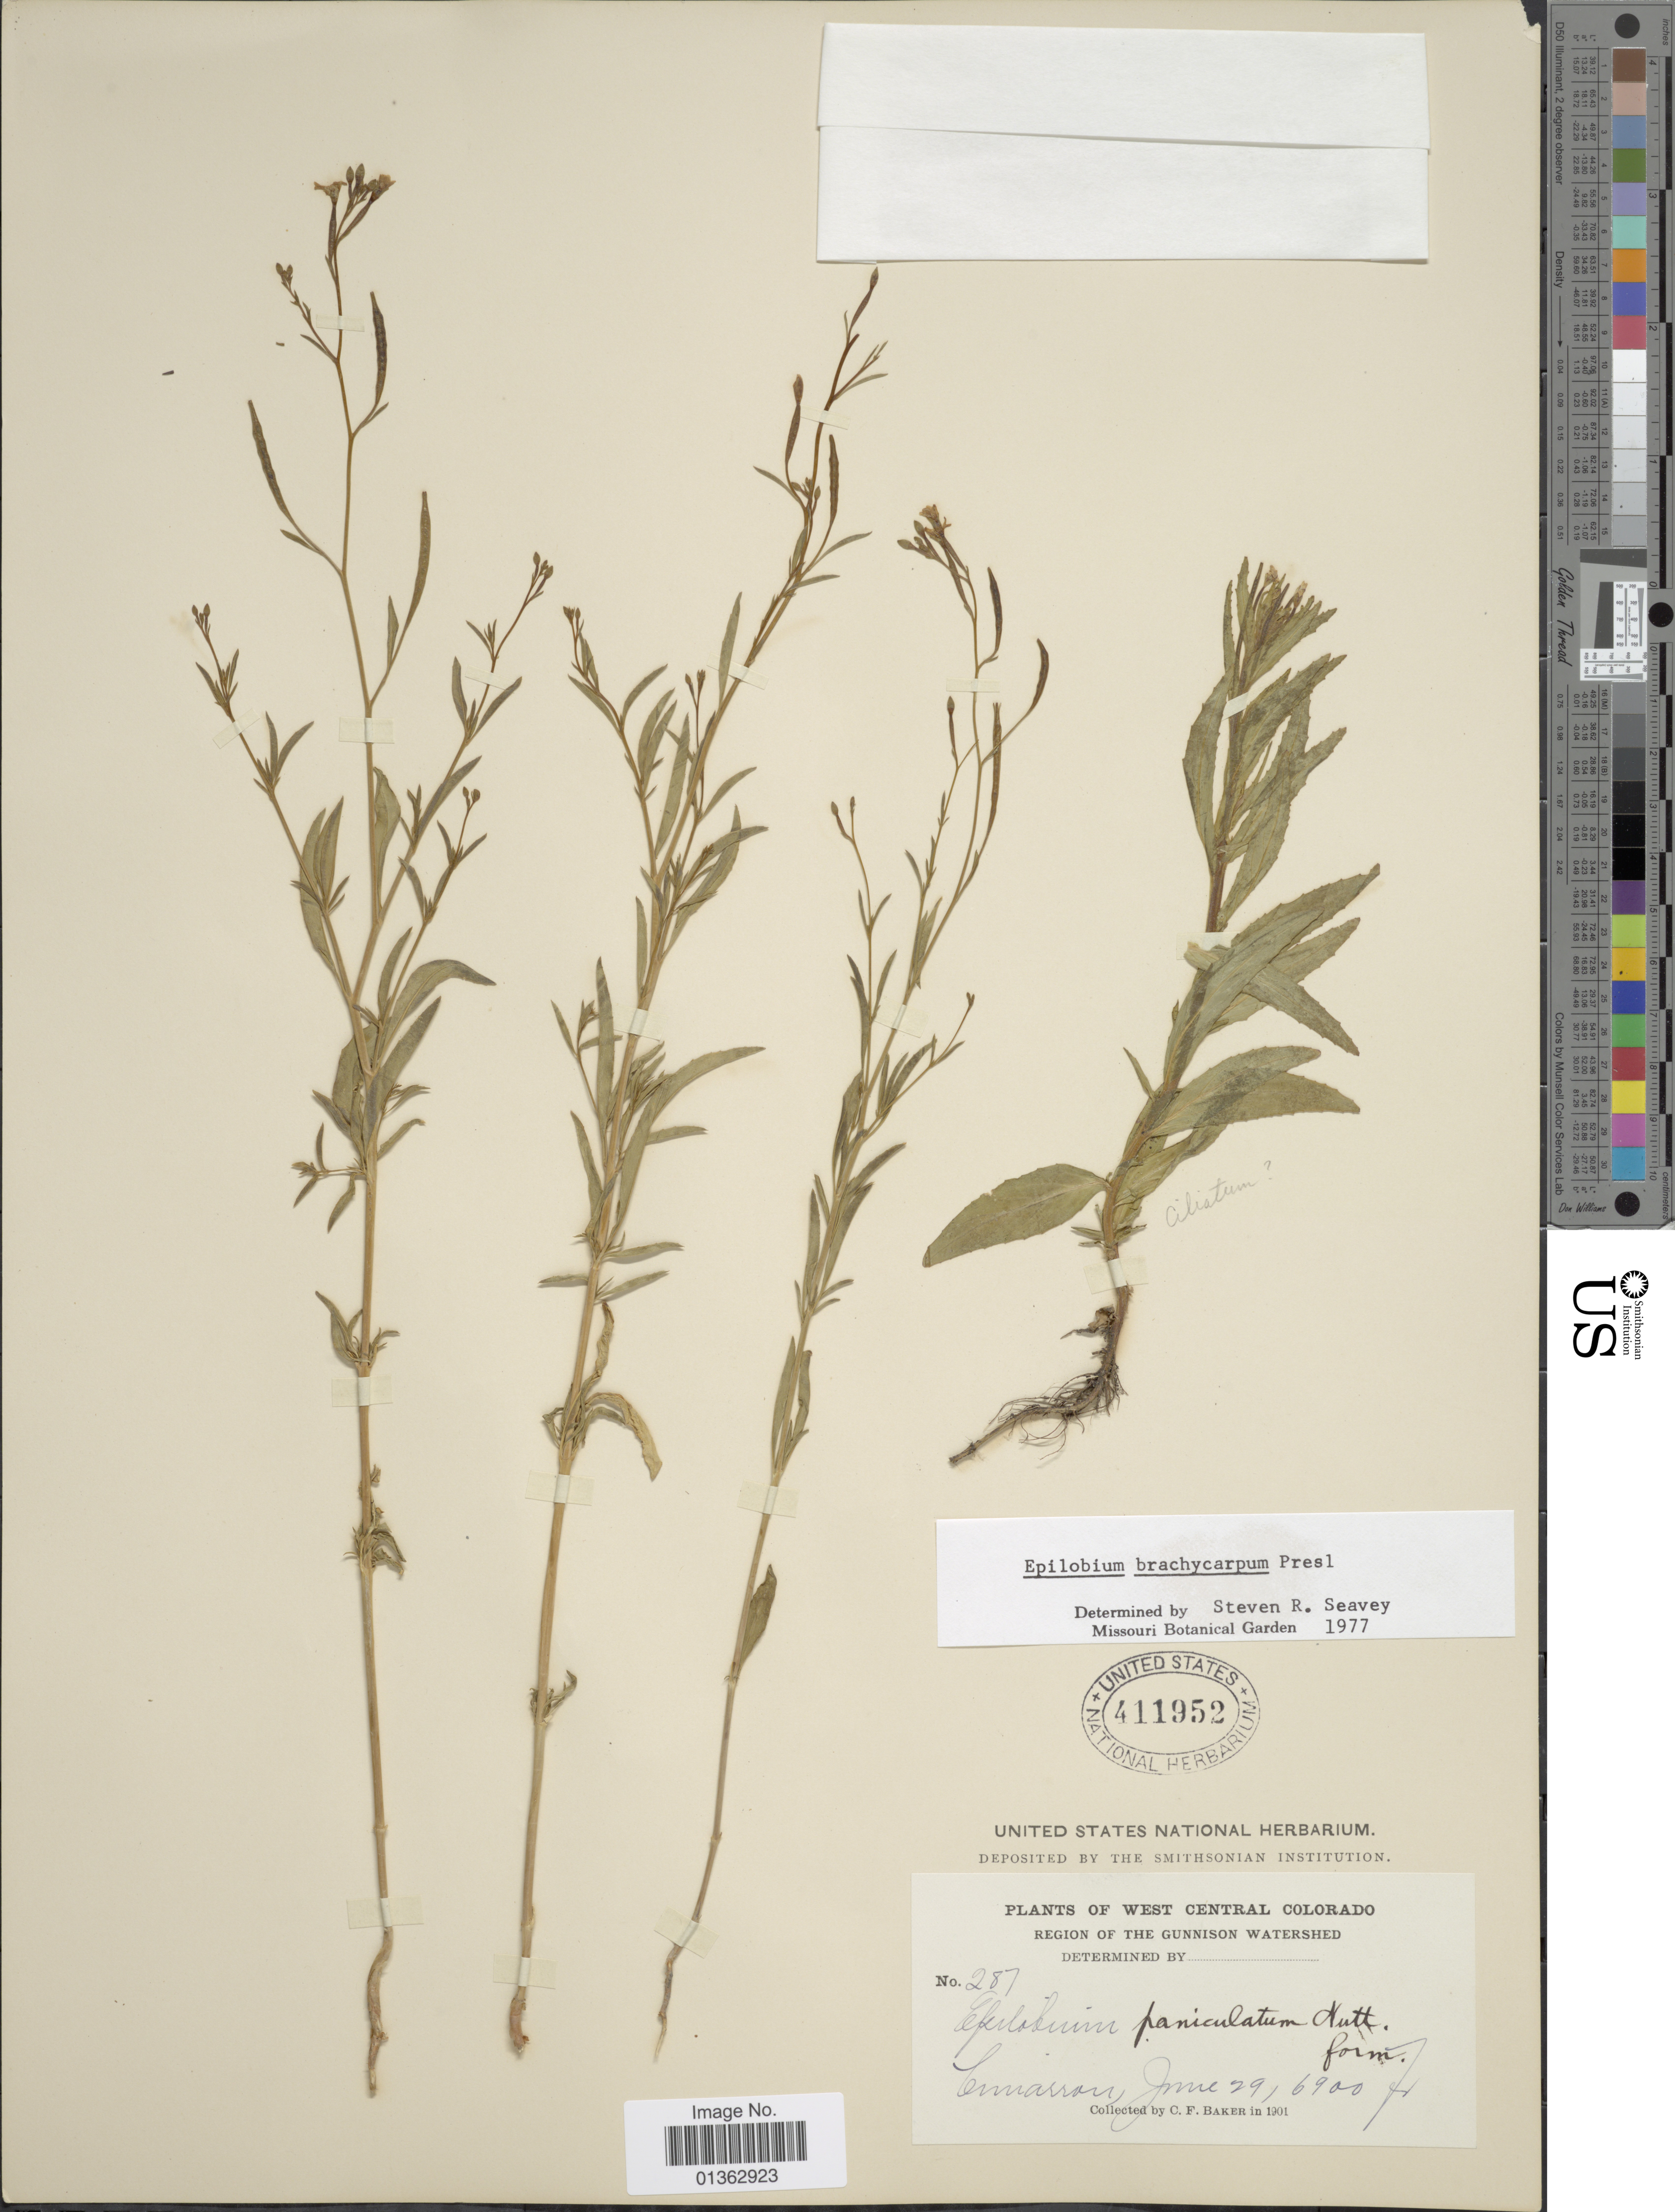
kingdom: Plantae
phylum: Tracheophyta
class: Magnoliopsida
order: Myrtales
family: Onagraceae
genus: Epilobium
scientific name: Epilobium brachycarpum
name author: C. Presl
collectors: C. F. Baker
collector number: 287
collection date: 1901-06-29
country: United States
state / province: Colorado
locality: West Central Colorado. Region of the Gunnison Watershed.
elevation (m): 2103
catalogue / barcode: US 411952